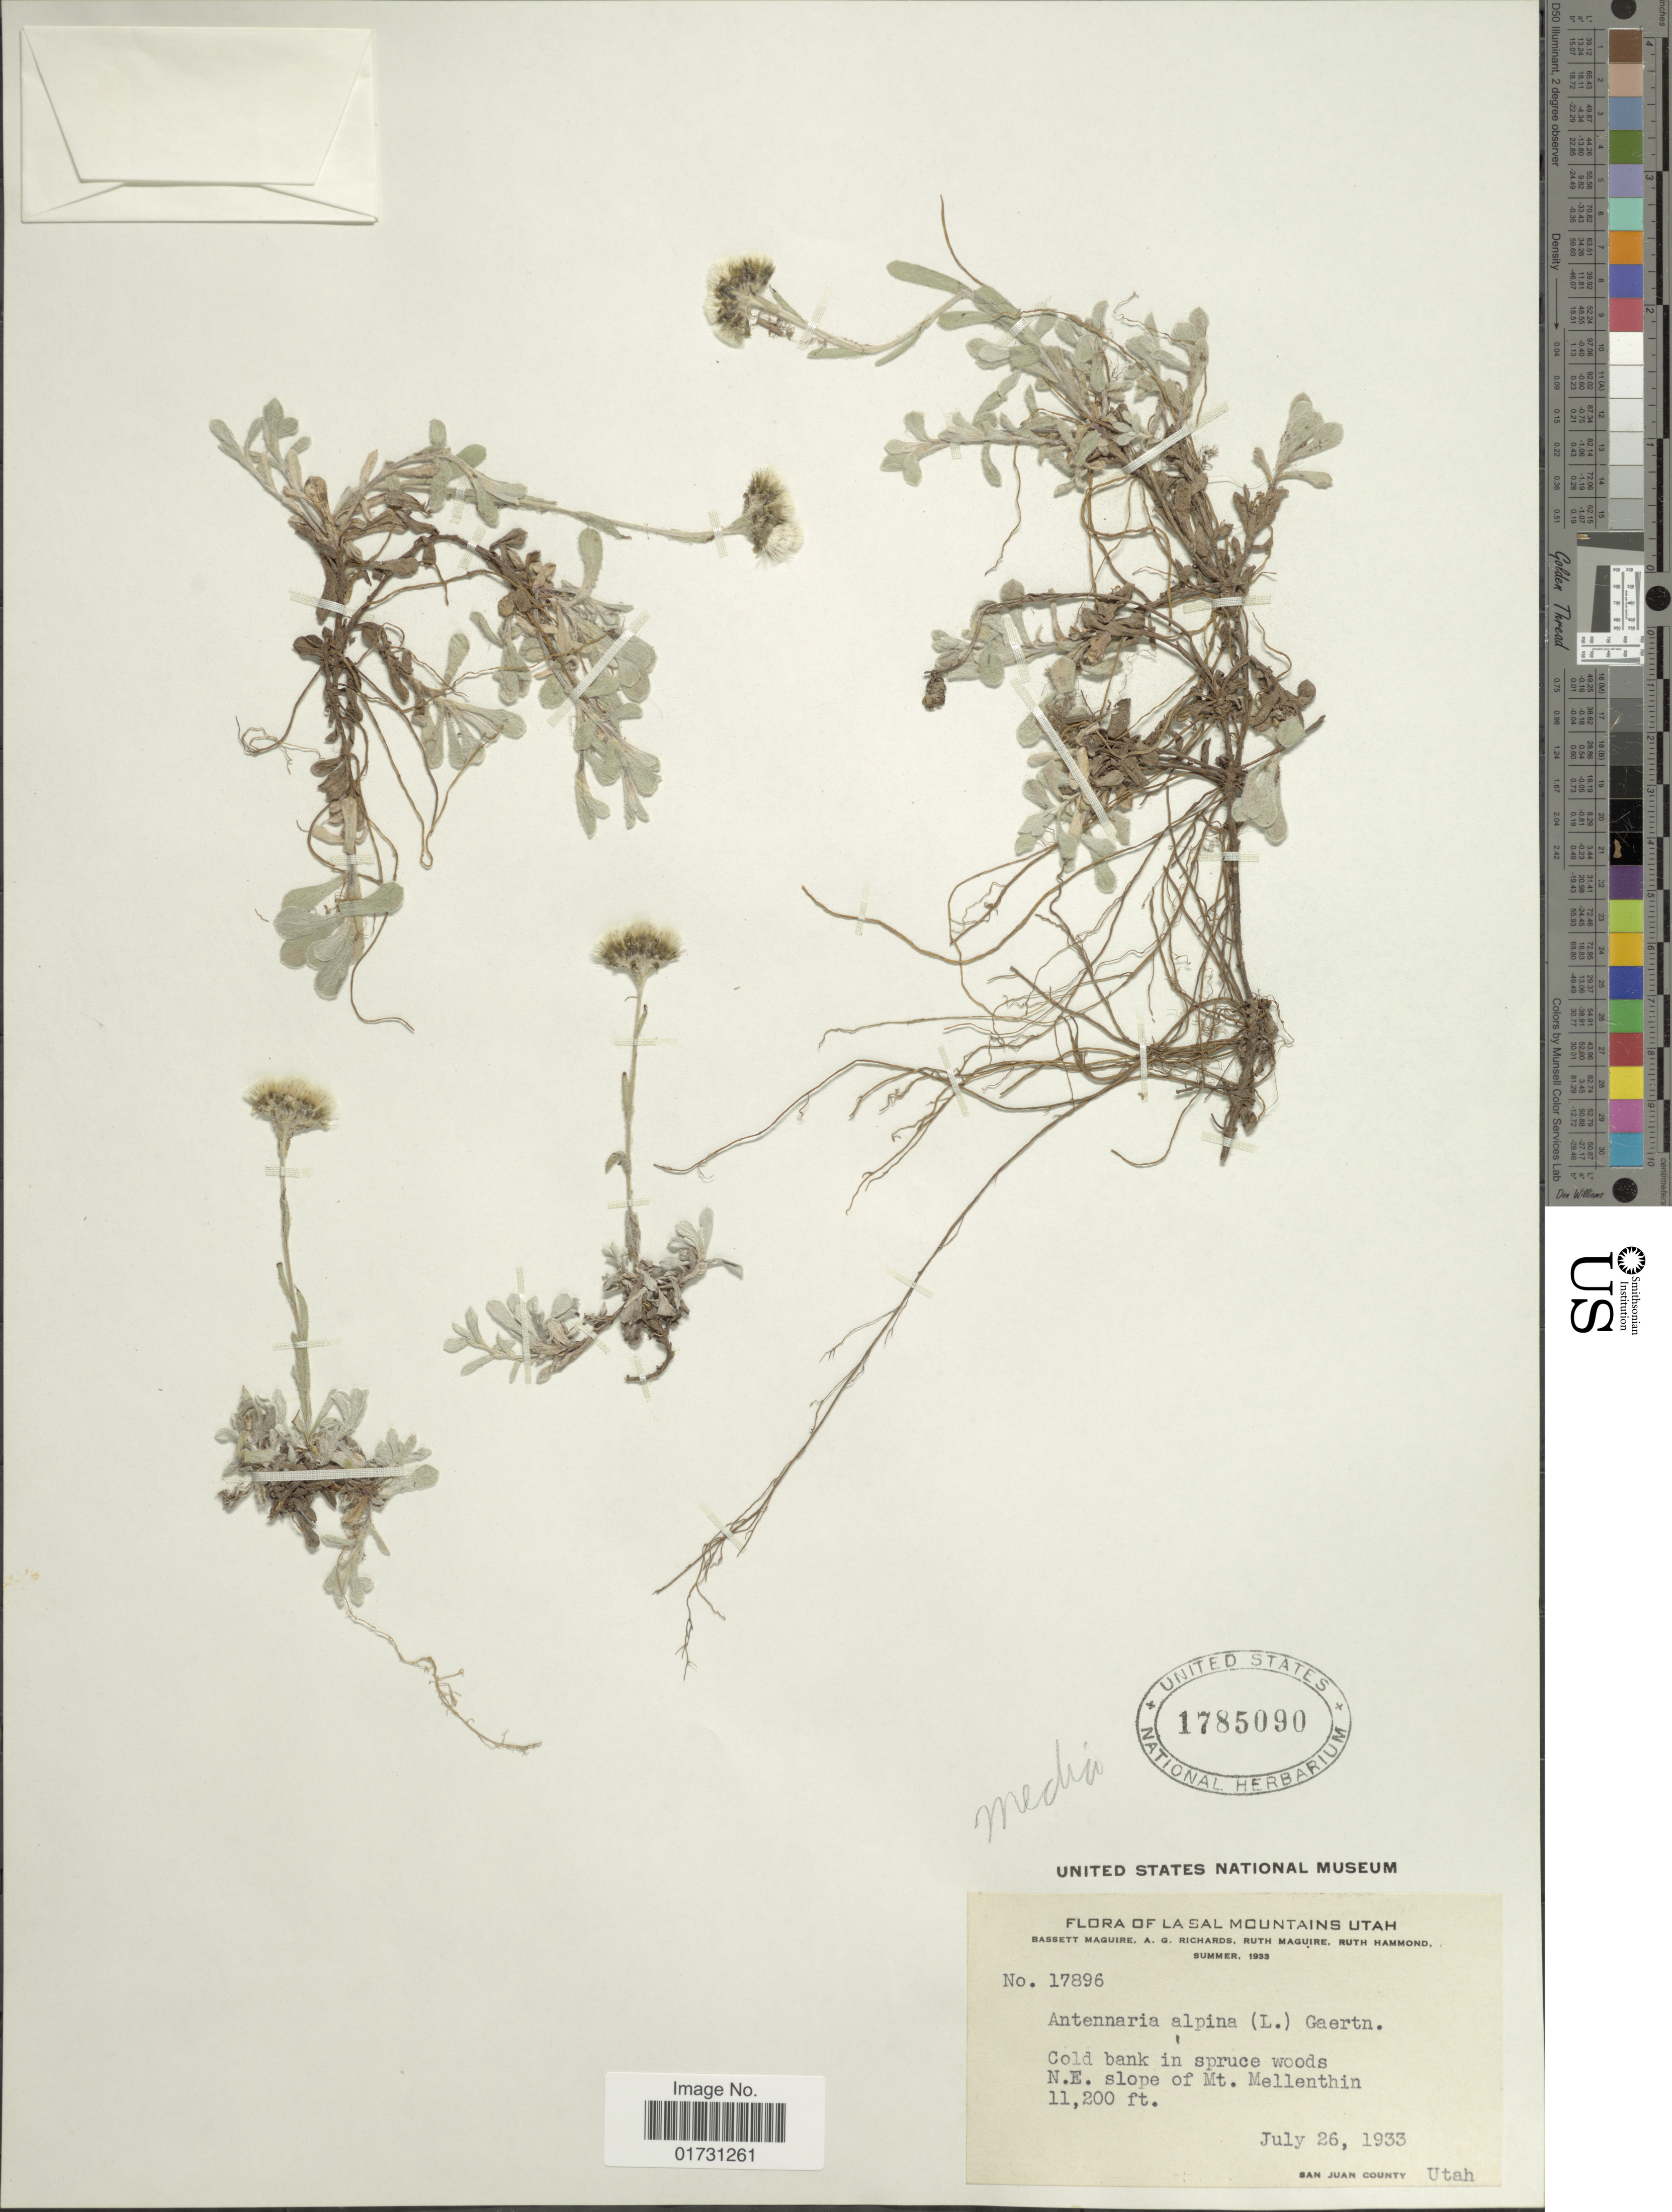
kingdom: Plantae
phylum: Tracheophyta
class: Magnoliopsida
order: Asterales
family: Asteraceae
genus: Antennaria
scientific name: Antennaria media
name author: Greene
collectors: B. Maguire, A. Richards, R. R. Maguire & R. Hammond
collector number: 17896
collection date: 1933-07-26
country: United States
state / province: Utah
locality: La Sal Mountains Utah, Cold bank insprce woods N. E. slopes of Mt. Mellentin. San Juan County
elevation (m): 3414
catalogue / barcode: US 1785090